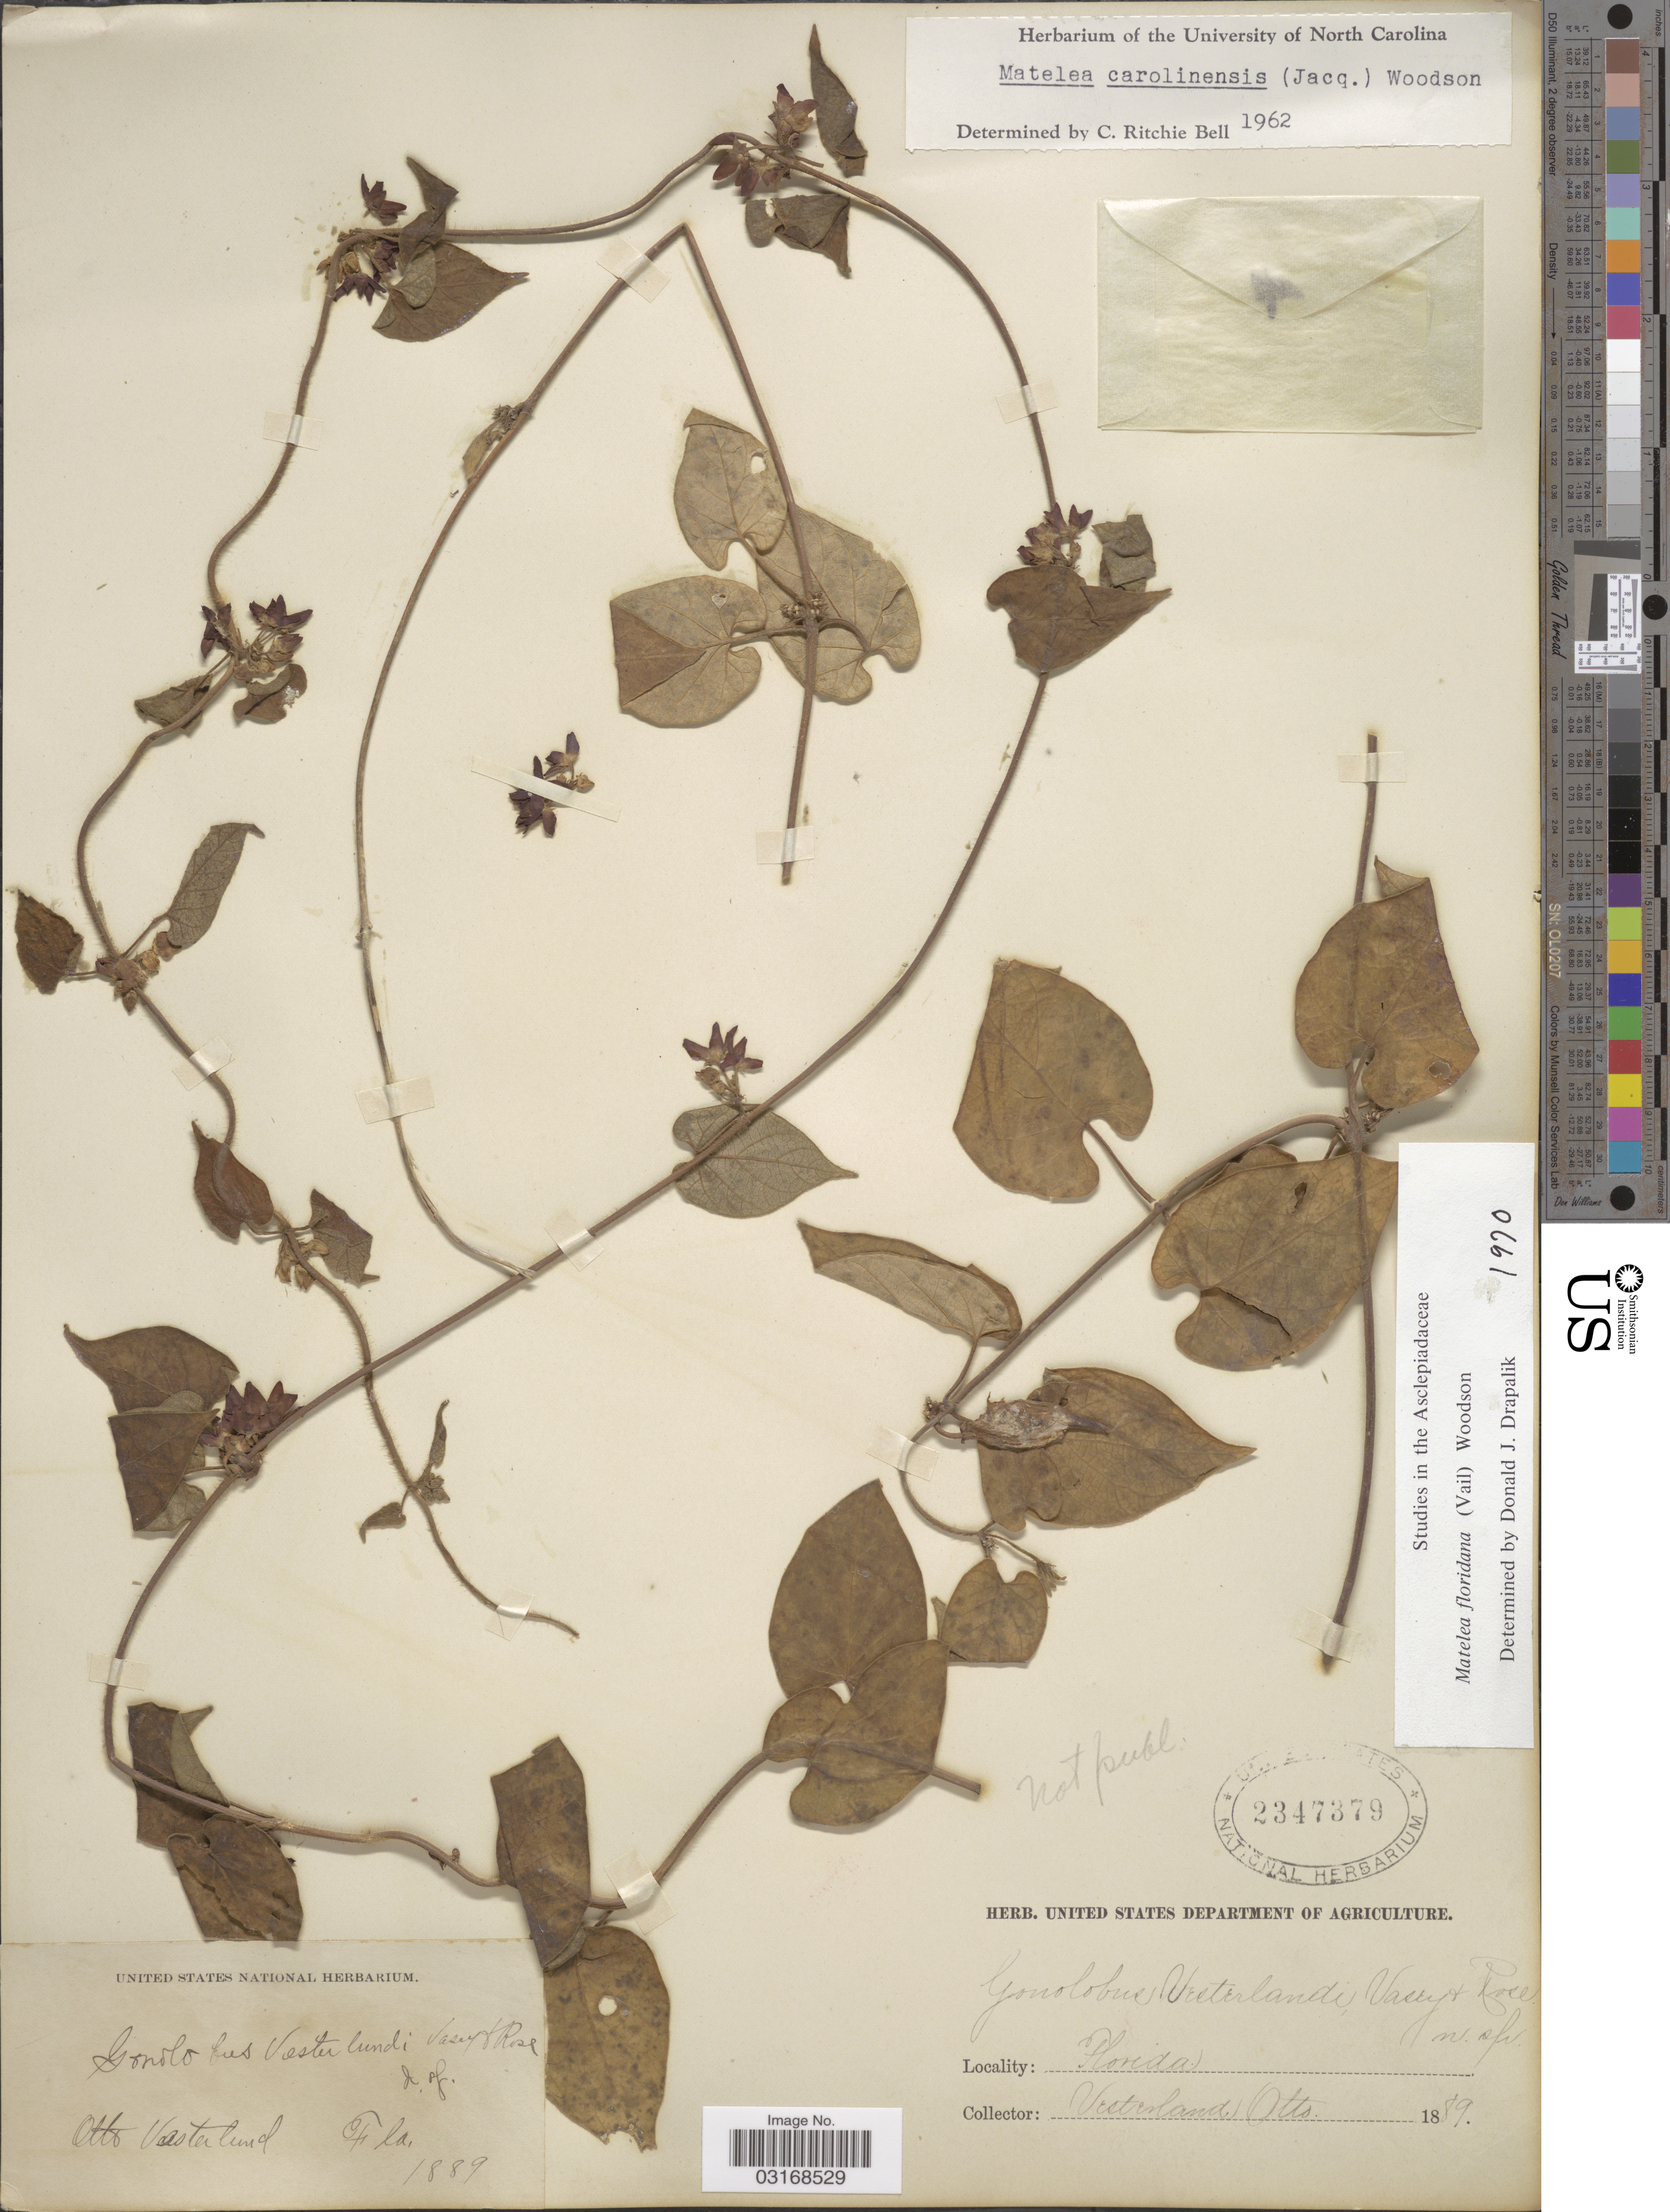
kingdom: Plantae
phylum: Tracheophyta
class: Magnoliopsida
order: Gentianales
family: Apocynaceae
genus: Matelea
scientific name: Matelea floridana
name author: (Vail) Woodson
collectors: O. Vesterland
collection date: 1889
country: United States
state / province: Florida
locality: Fla.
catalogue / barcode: US 2347379